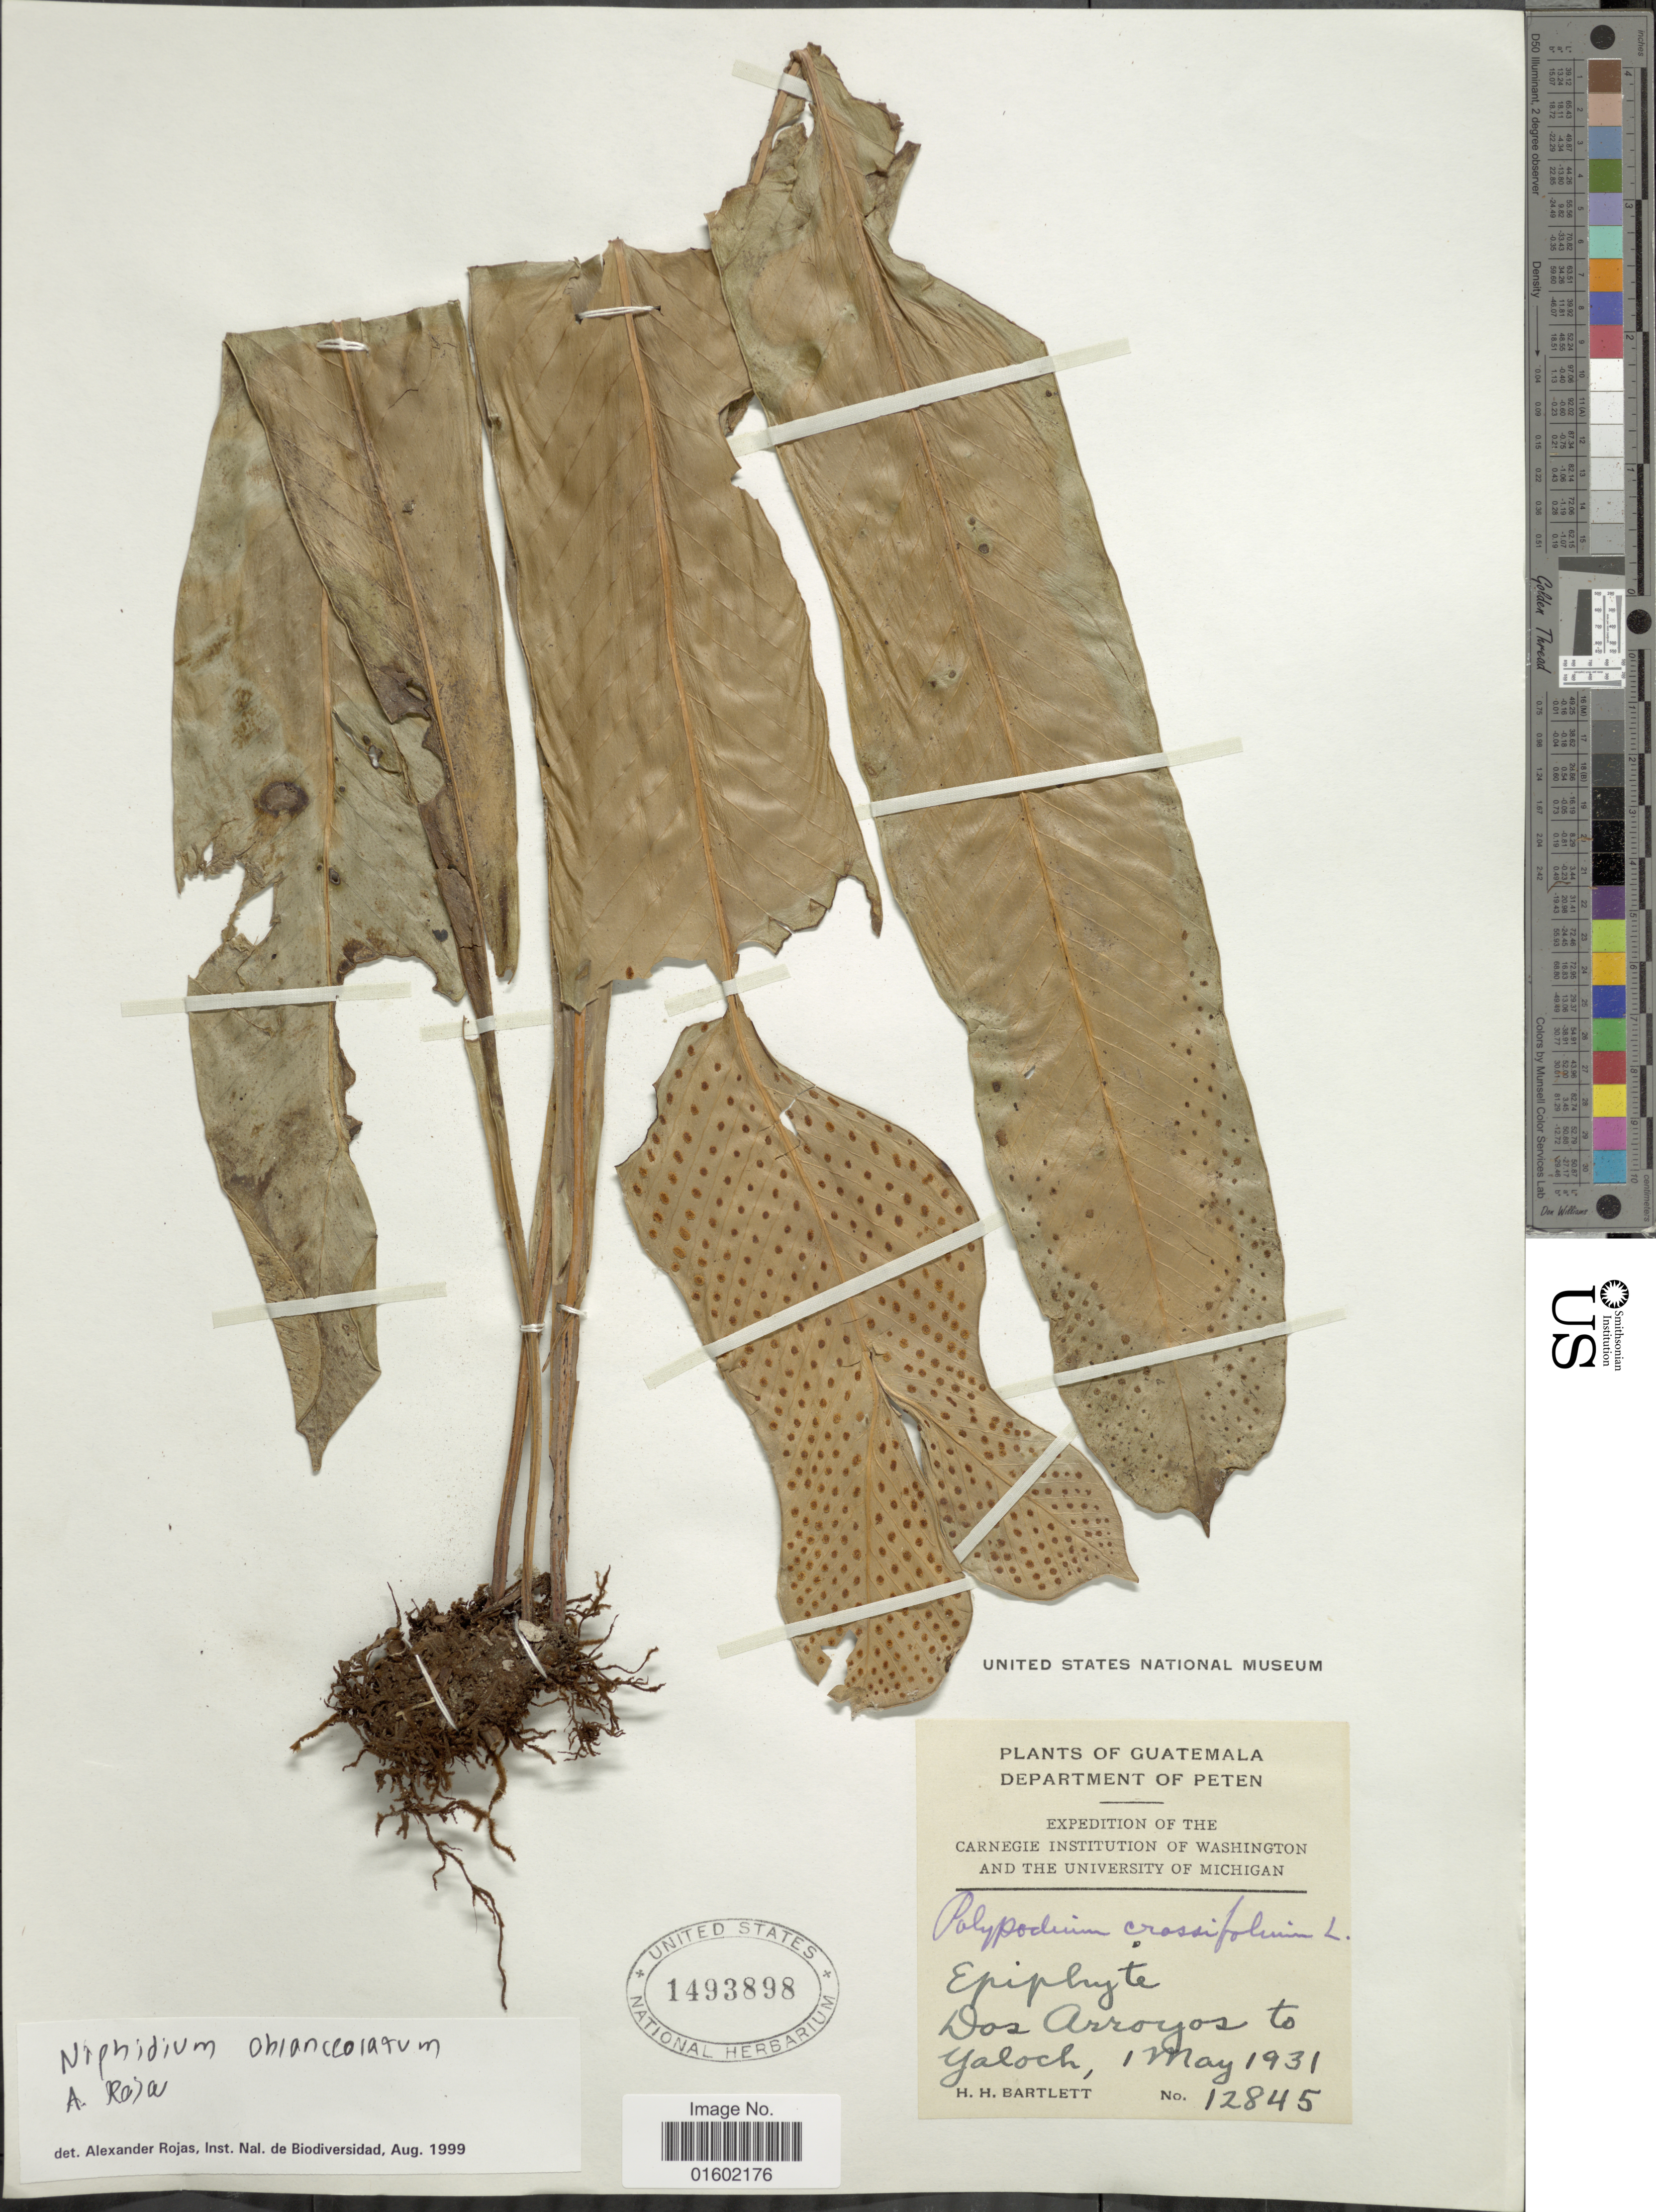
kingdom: Plantae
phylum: Tracheophyta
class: Polypodiopsida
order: Polypodiales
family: Polypodiaceae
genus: Niphidium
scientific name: Niphidium crassifolium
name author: (L.) Lellinger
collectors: H. H. Bartlett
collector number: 12845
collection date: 1931-05-01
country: Guatemala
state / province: El Petén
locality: Department of Peten, Dos Arroyos to Yaloch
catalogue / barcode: US 1493898